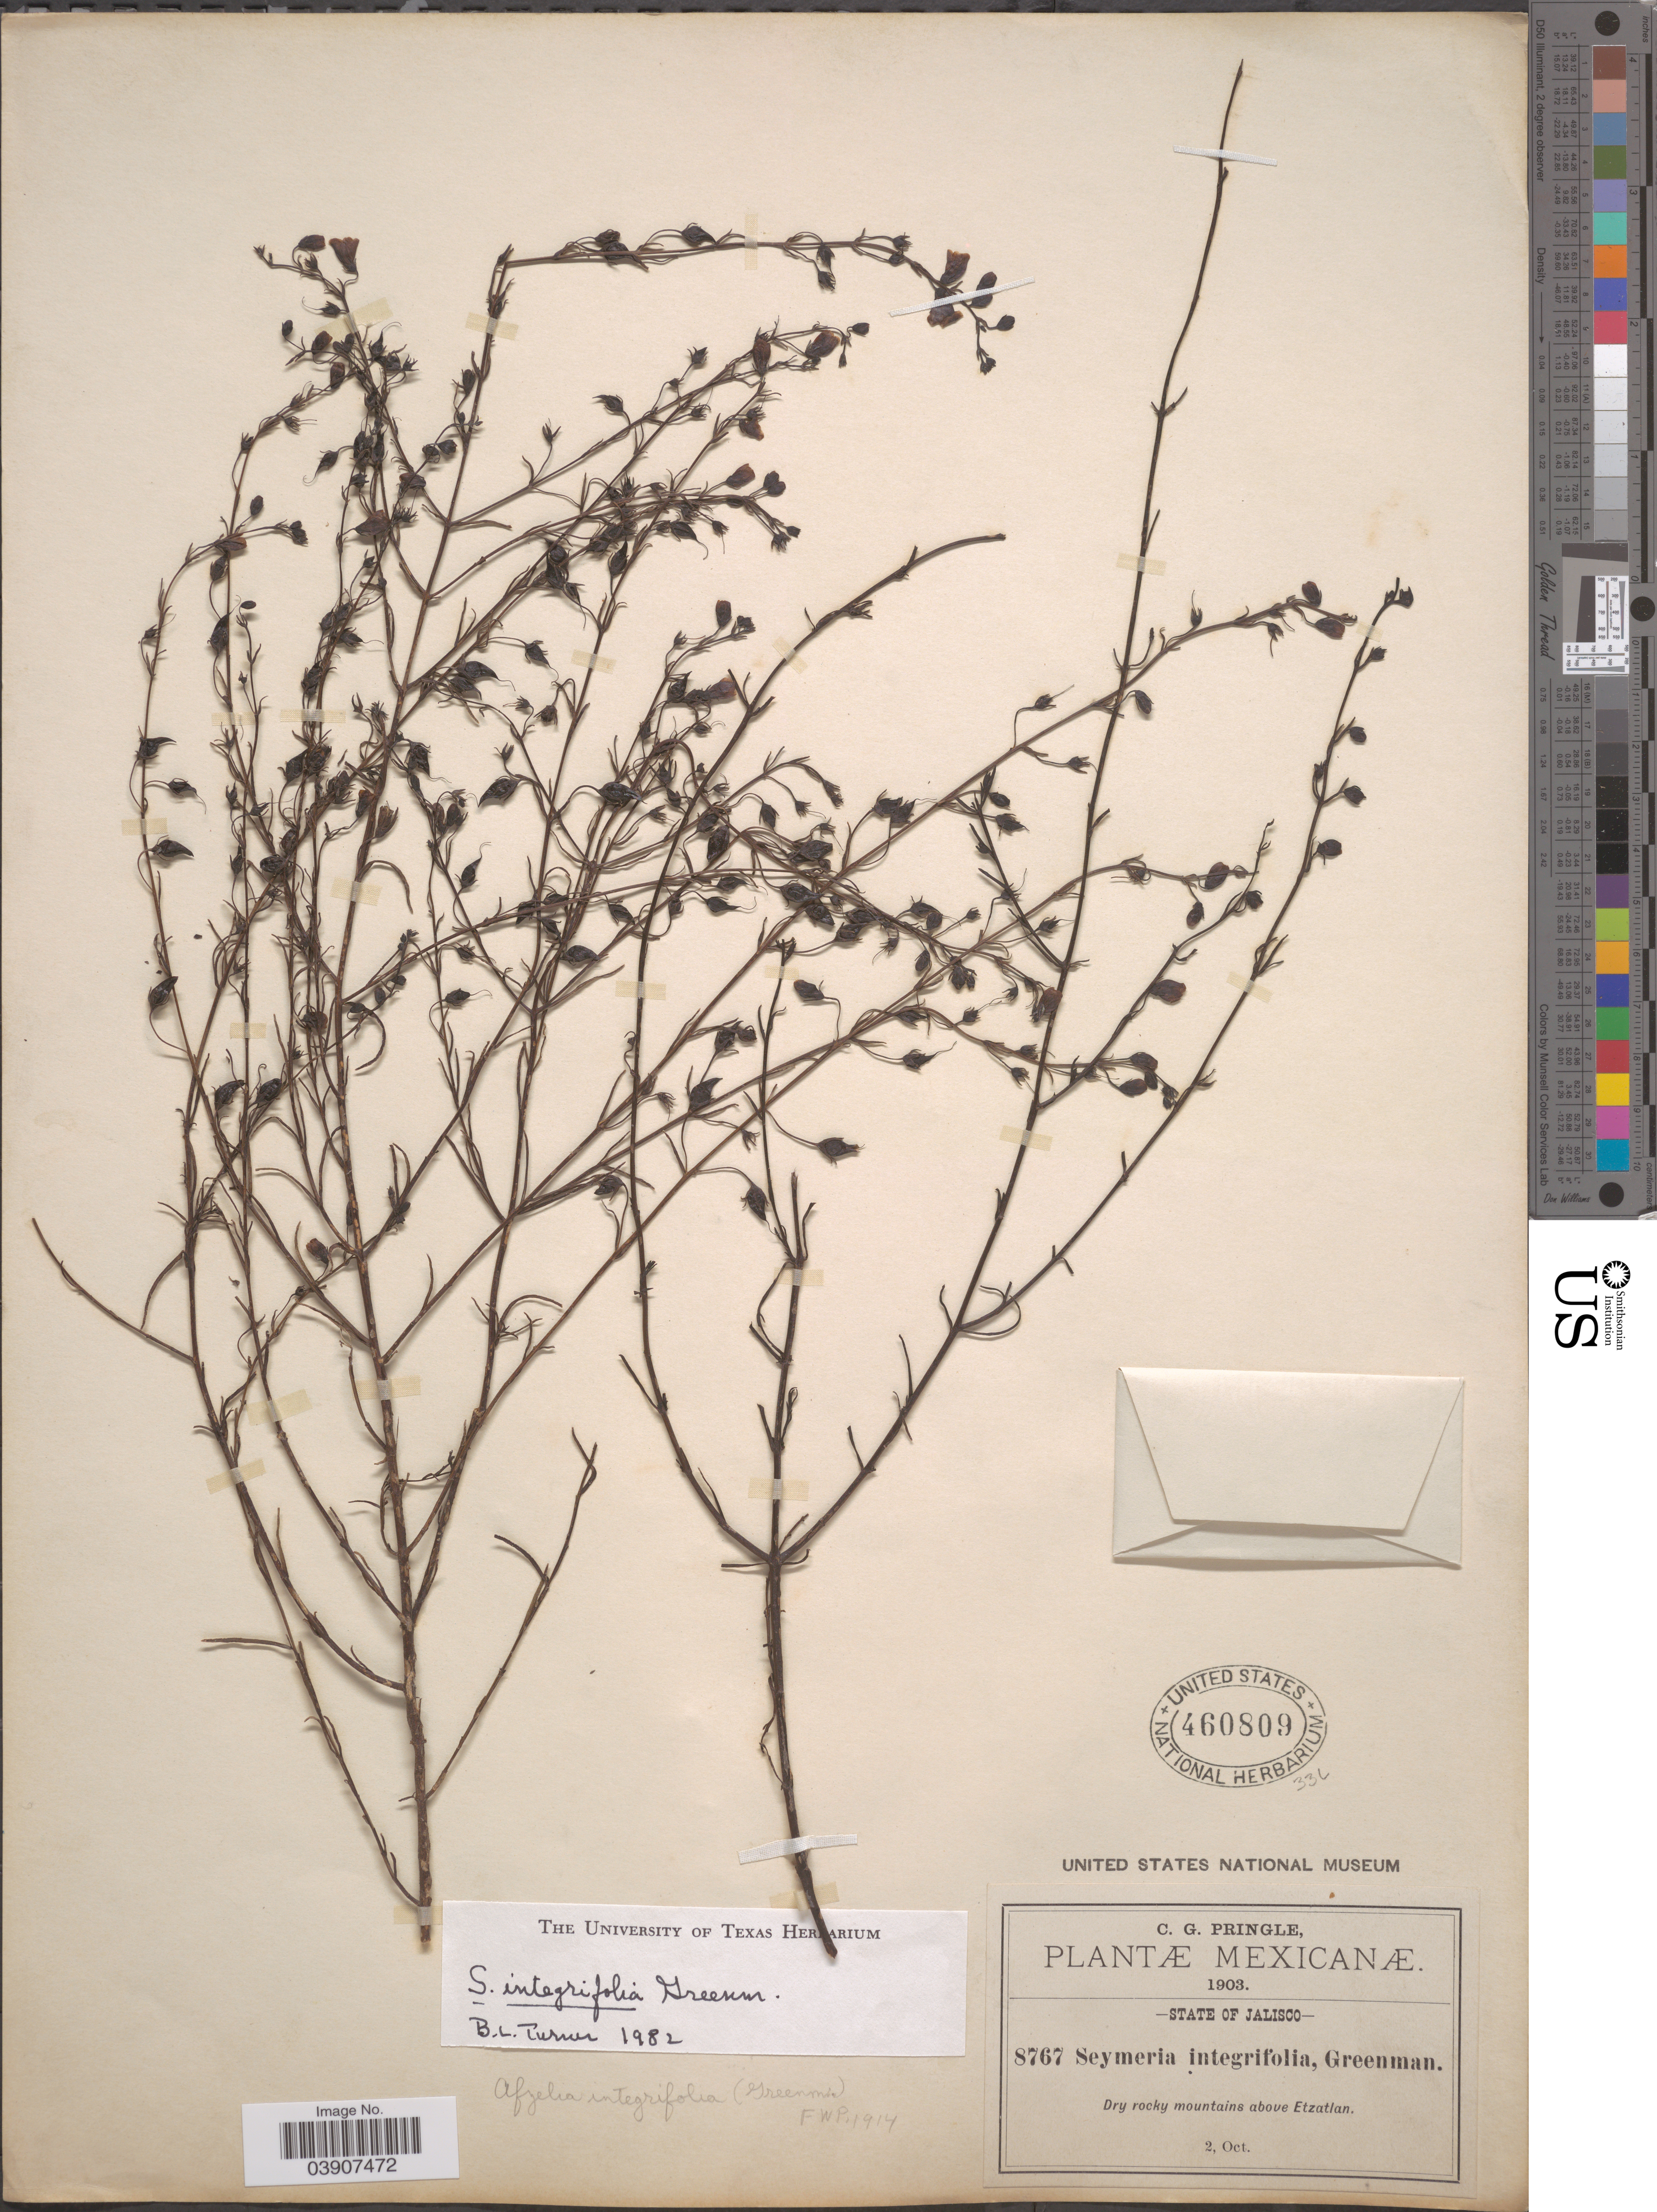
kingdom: Plantae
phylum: Tracheophyta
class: Magnoliopsida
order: Lamiales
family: Orobanchaceae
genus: Seymeria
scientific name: Seymeria integrifolia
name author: Greenm.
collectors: C. G. Pringle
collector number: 8767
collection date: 1903-10-02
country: Mexico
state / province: Jalisco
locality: Dry rocky mountains above Etzatlan.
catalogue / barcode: US 460809